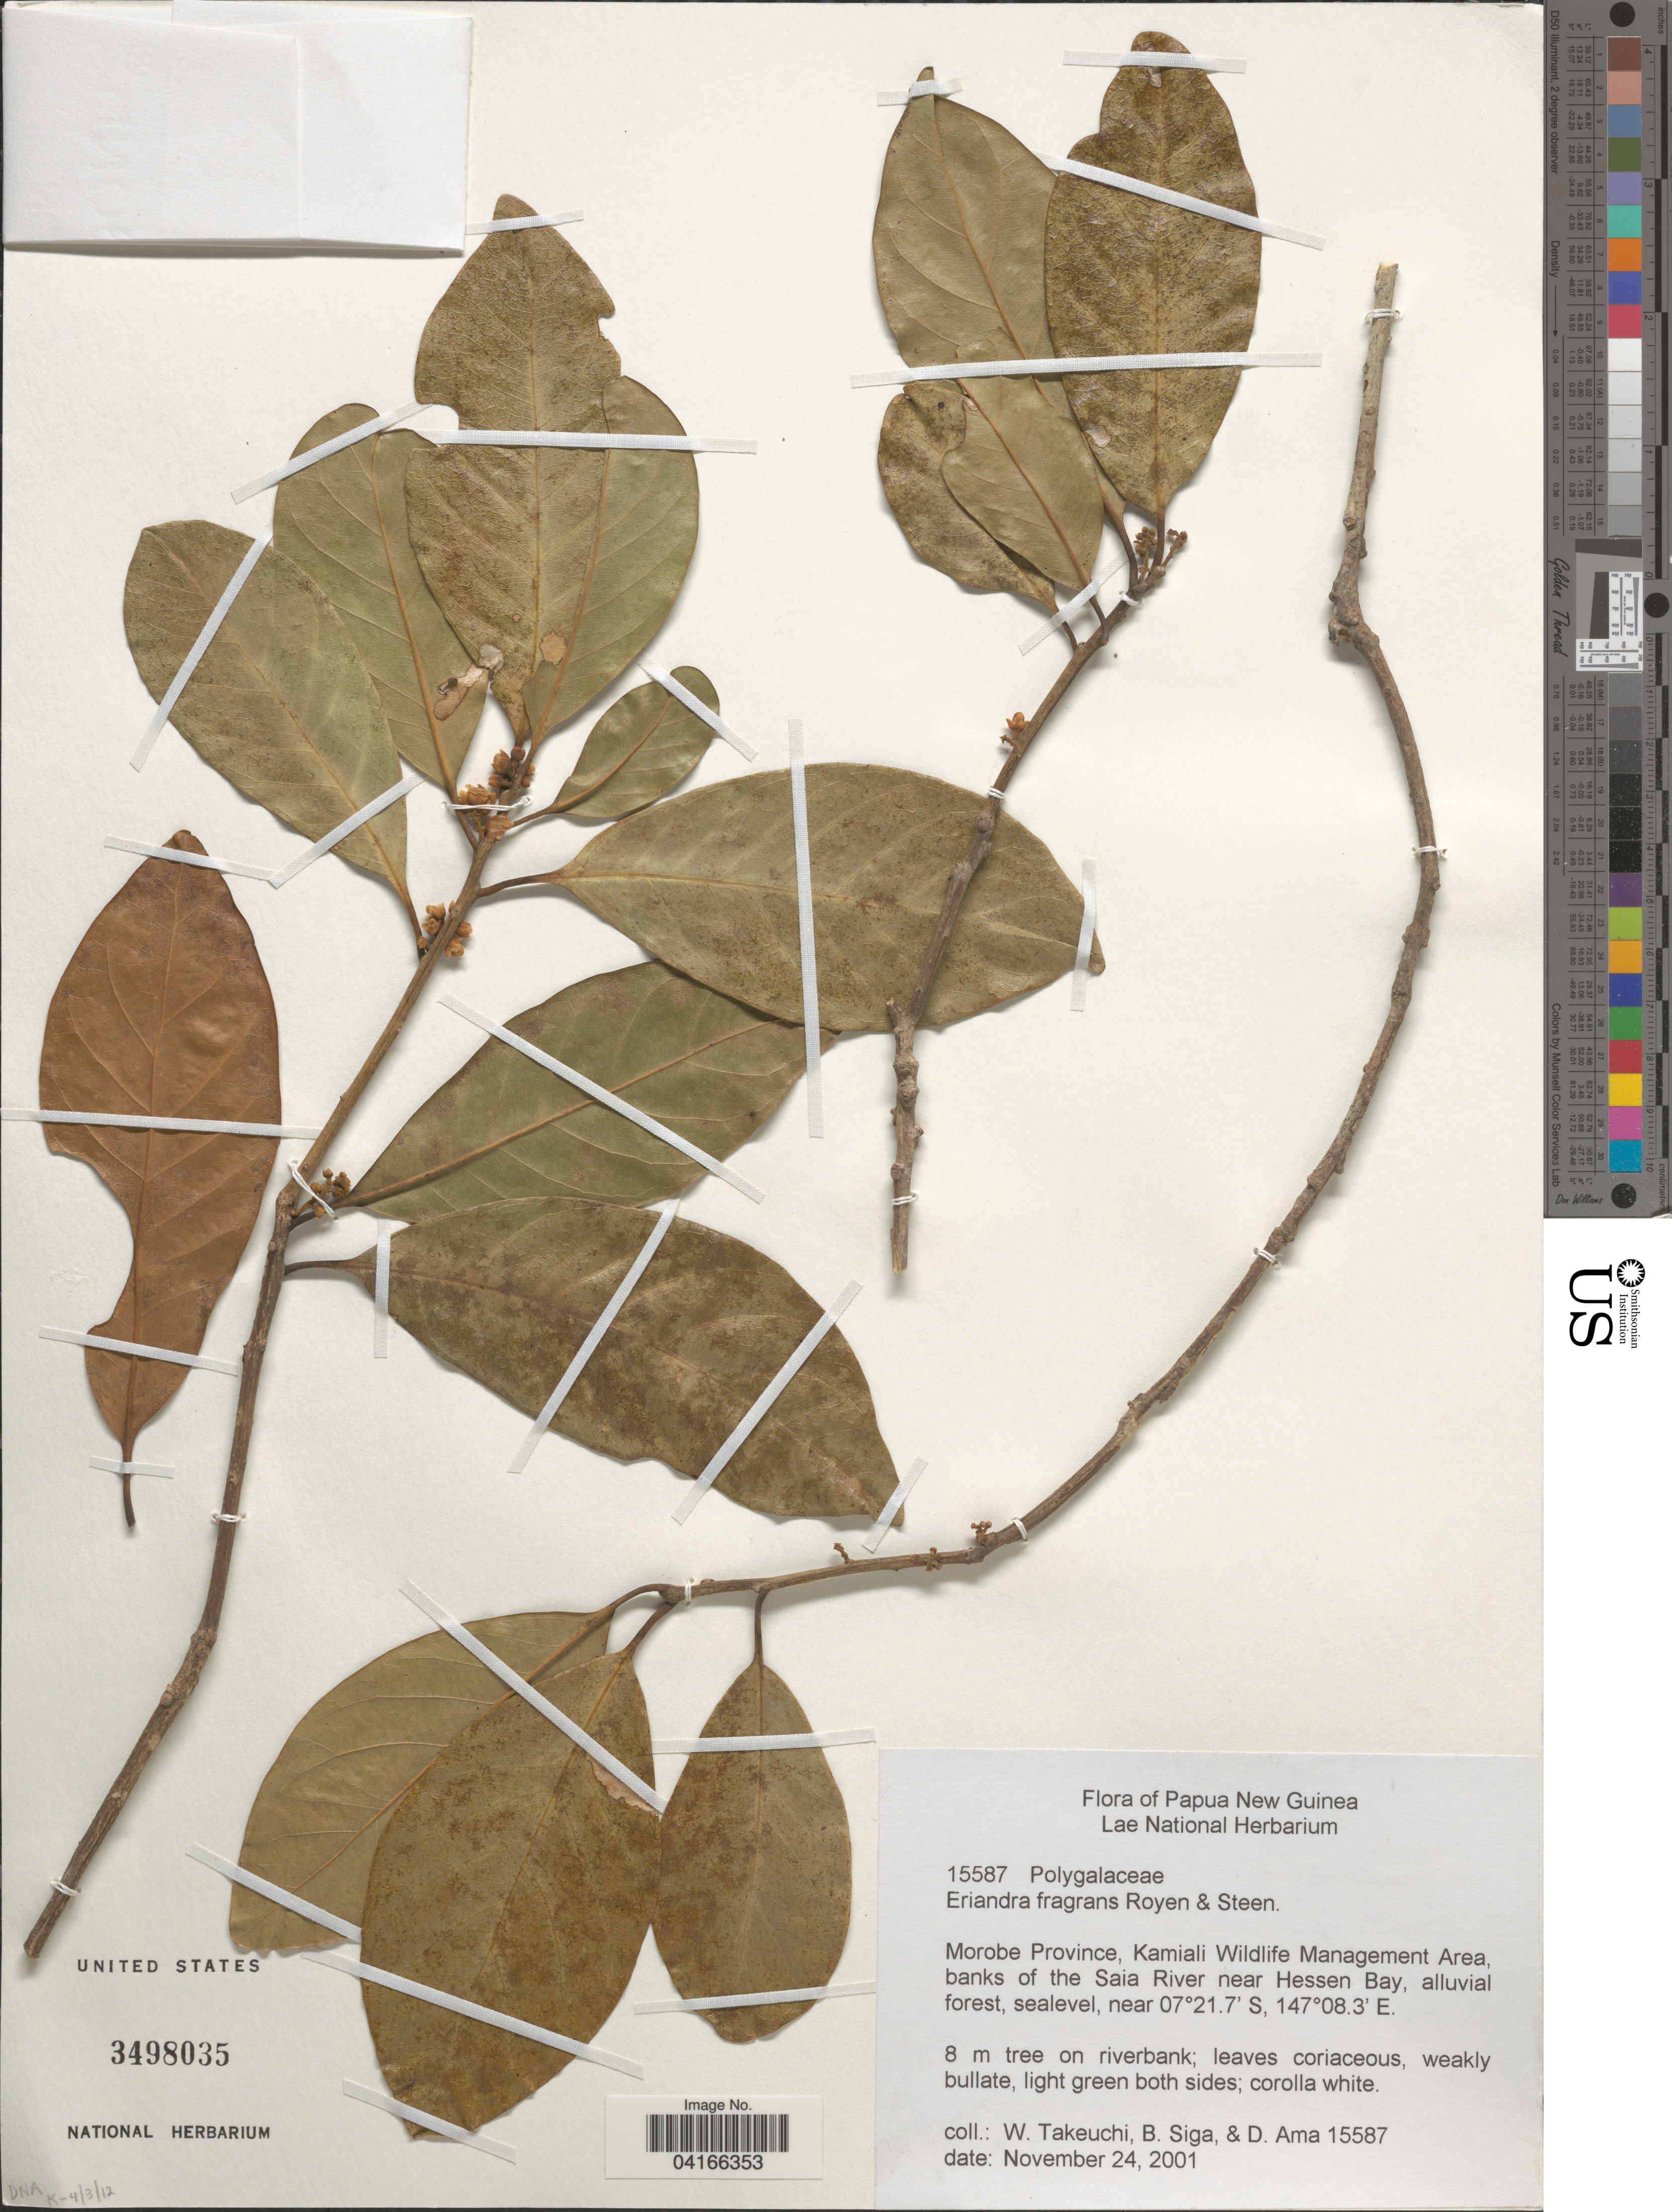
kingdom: Plantae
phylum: Tracheophyta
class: Magnoliopsida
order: Fabales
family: Polygalaceae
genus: Eriandra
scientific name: Eriandra fragrans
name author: P. Royen & Steenis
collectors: W. Takeuchi, B. Siga & D. Ama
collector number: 15587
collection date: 2001-11-24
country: Papua New Guinea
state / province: Morobe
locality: Kamiali Wildlife Management Area, bank of the Saia River near Hessen Bay.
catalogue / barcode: US 3498035